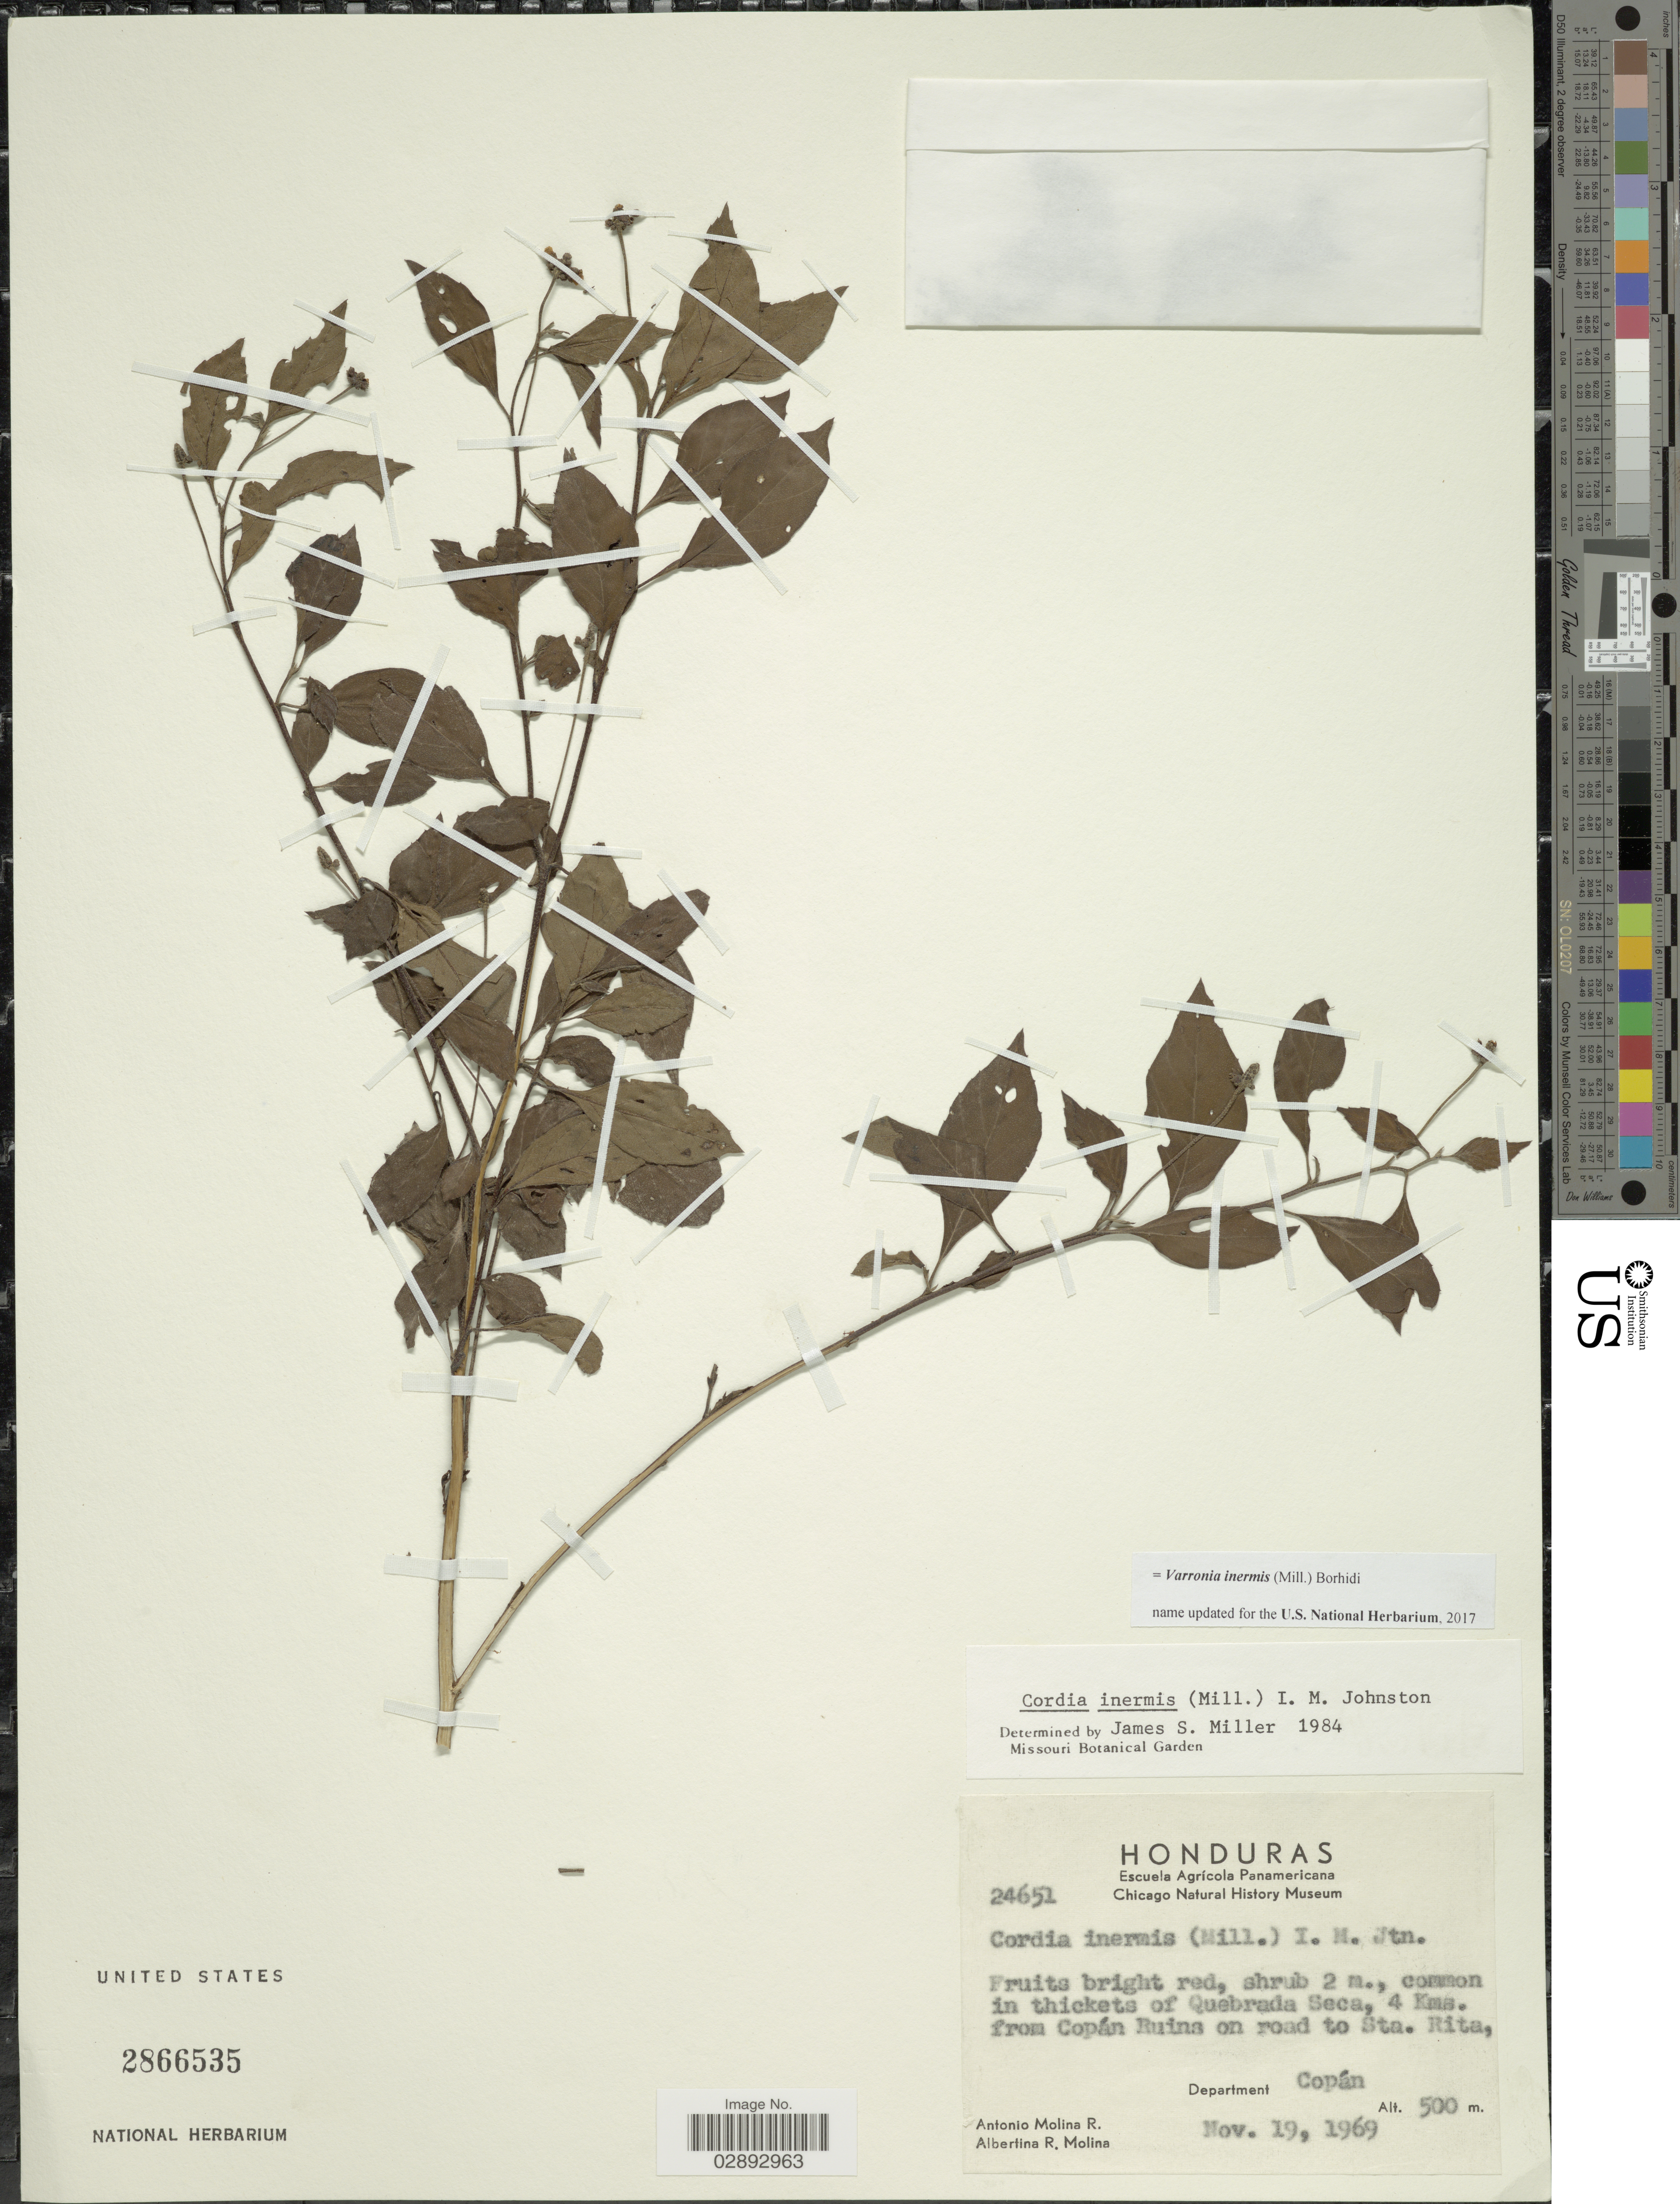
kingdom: Plantae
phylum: Tracheophyta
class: Magnoliopsida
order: Boraginales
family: Cordiaceae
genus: Varronia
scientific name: Varronia inermis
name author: (Mill.) Borhidi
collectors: A. Molina R. & A. R. Molina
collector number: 24651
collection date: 1969-11-19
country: Honduras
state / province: Copán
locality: Common in thickets of Quebrada Seca, 4 Kms. from Copán Ruina on road to Sta. Rita, Department Copán.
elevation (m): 500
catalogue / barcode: US 2866535